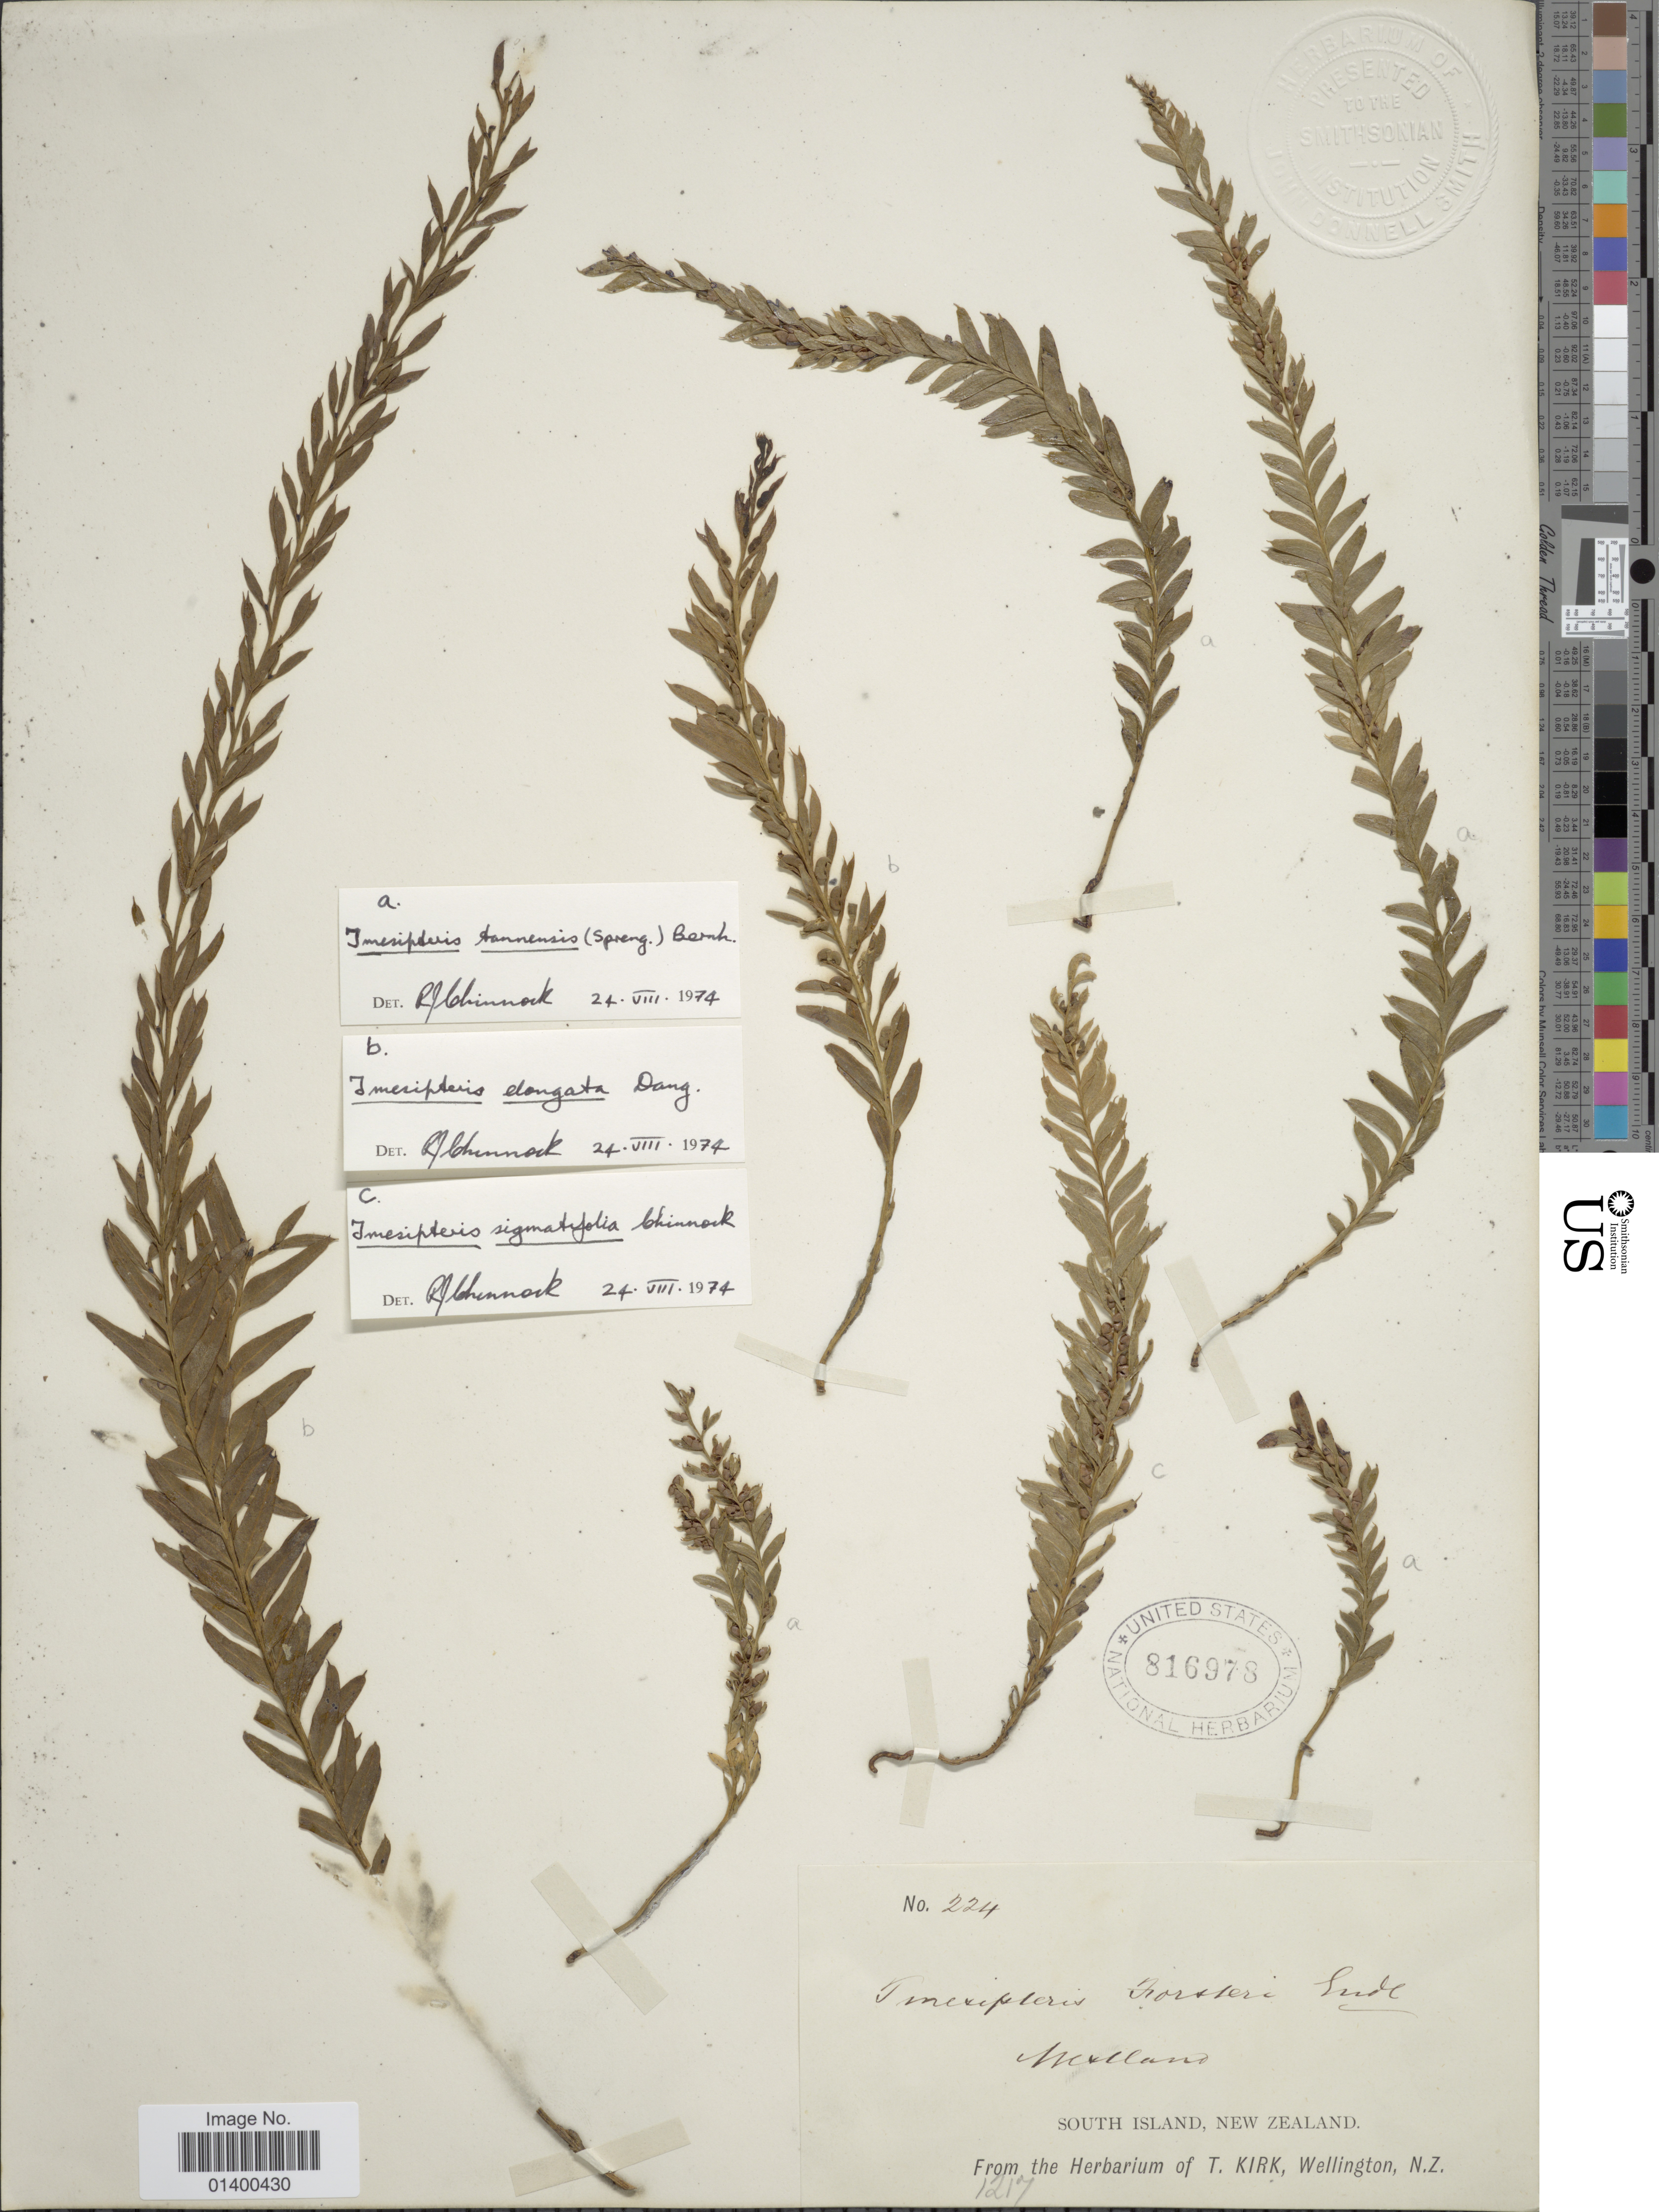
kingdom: Plantae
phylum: Tracheophyta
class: Polypodiopsida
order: Psilotales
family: Psilotaceae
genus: Tmesipteris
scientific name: Tmesipteris elongata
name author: P.A. Dang.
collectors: ex herb. T. Kirk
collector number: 224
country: New Zealand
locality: Westland, South Island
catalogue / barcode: US 816978